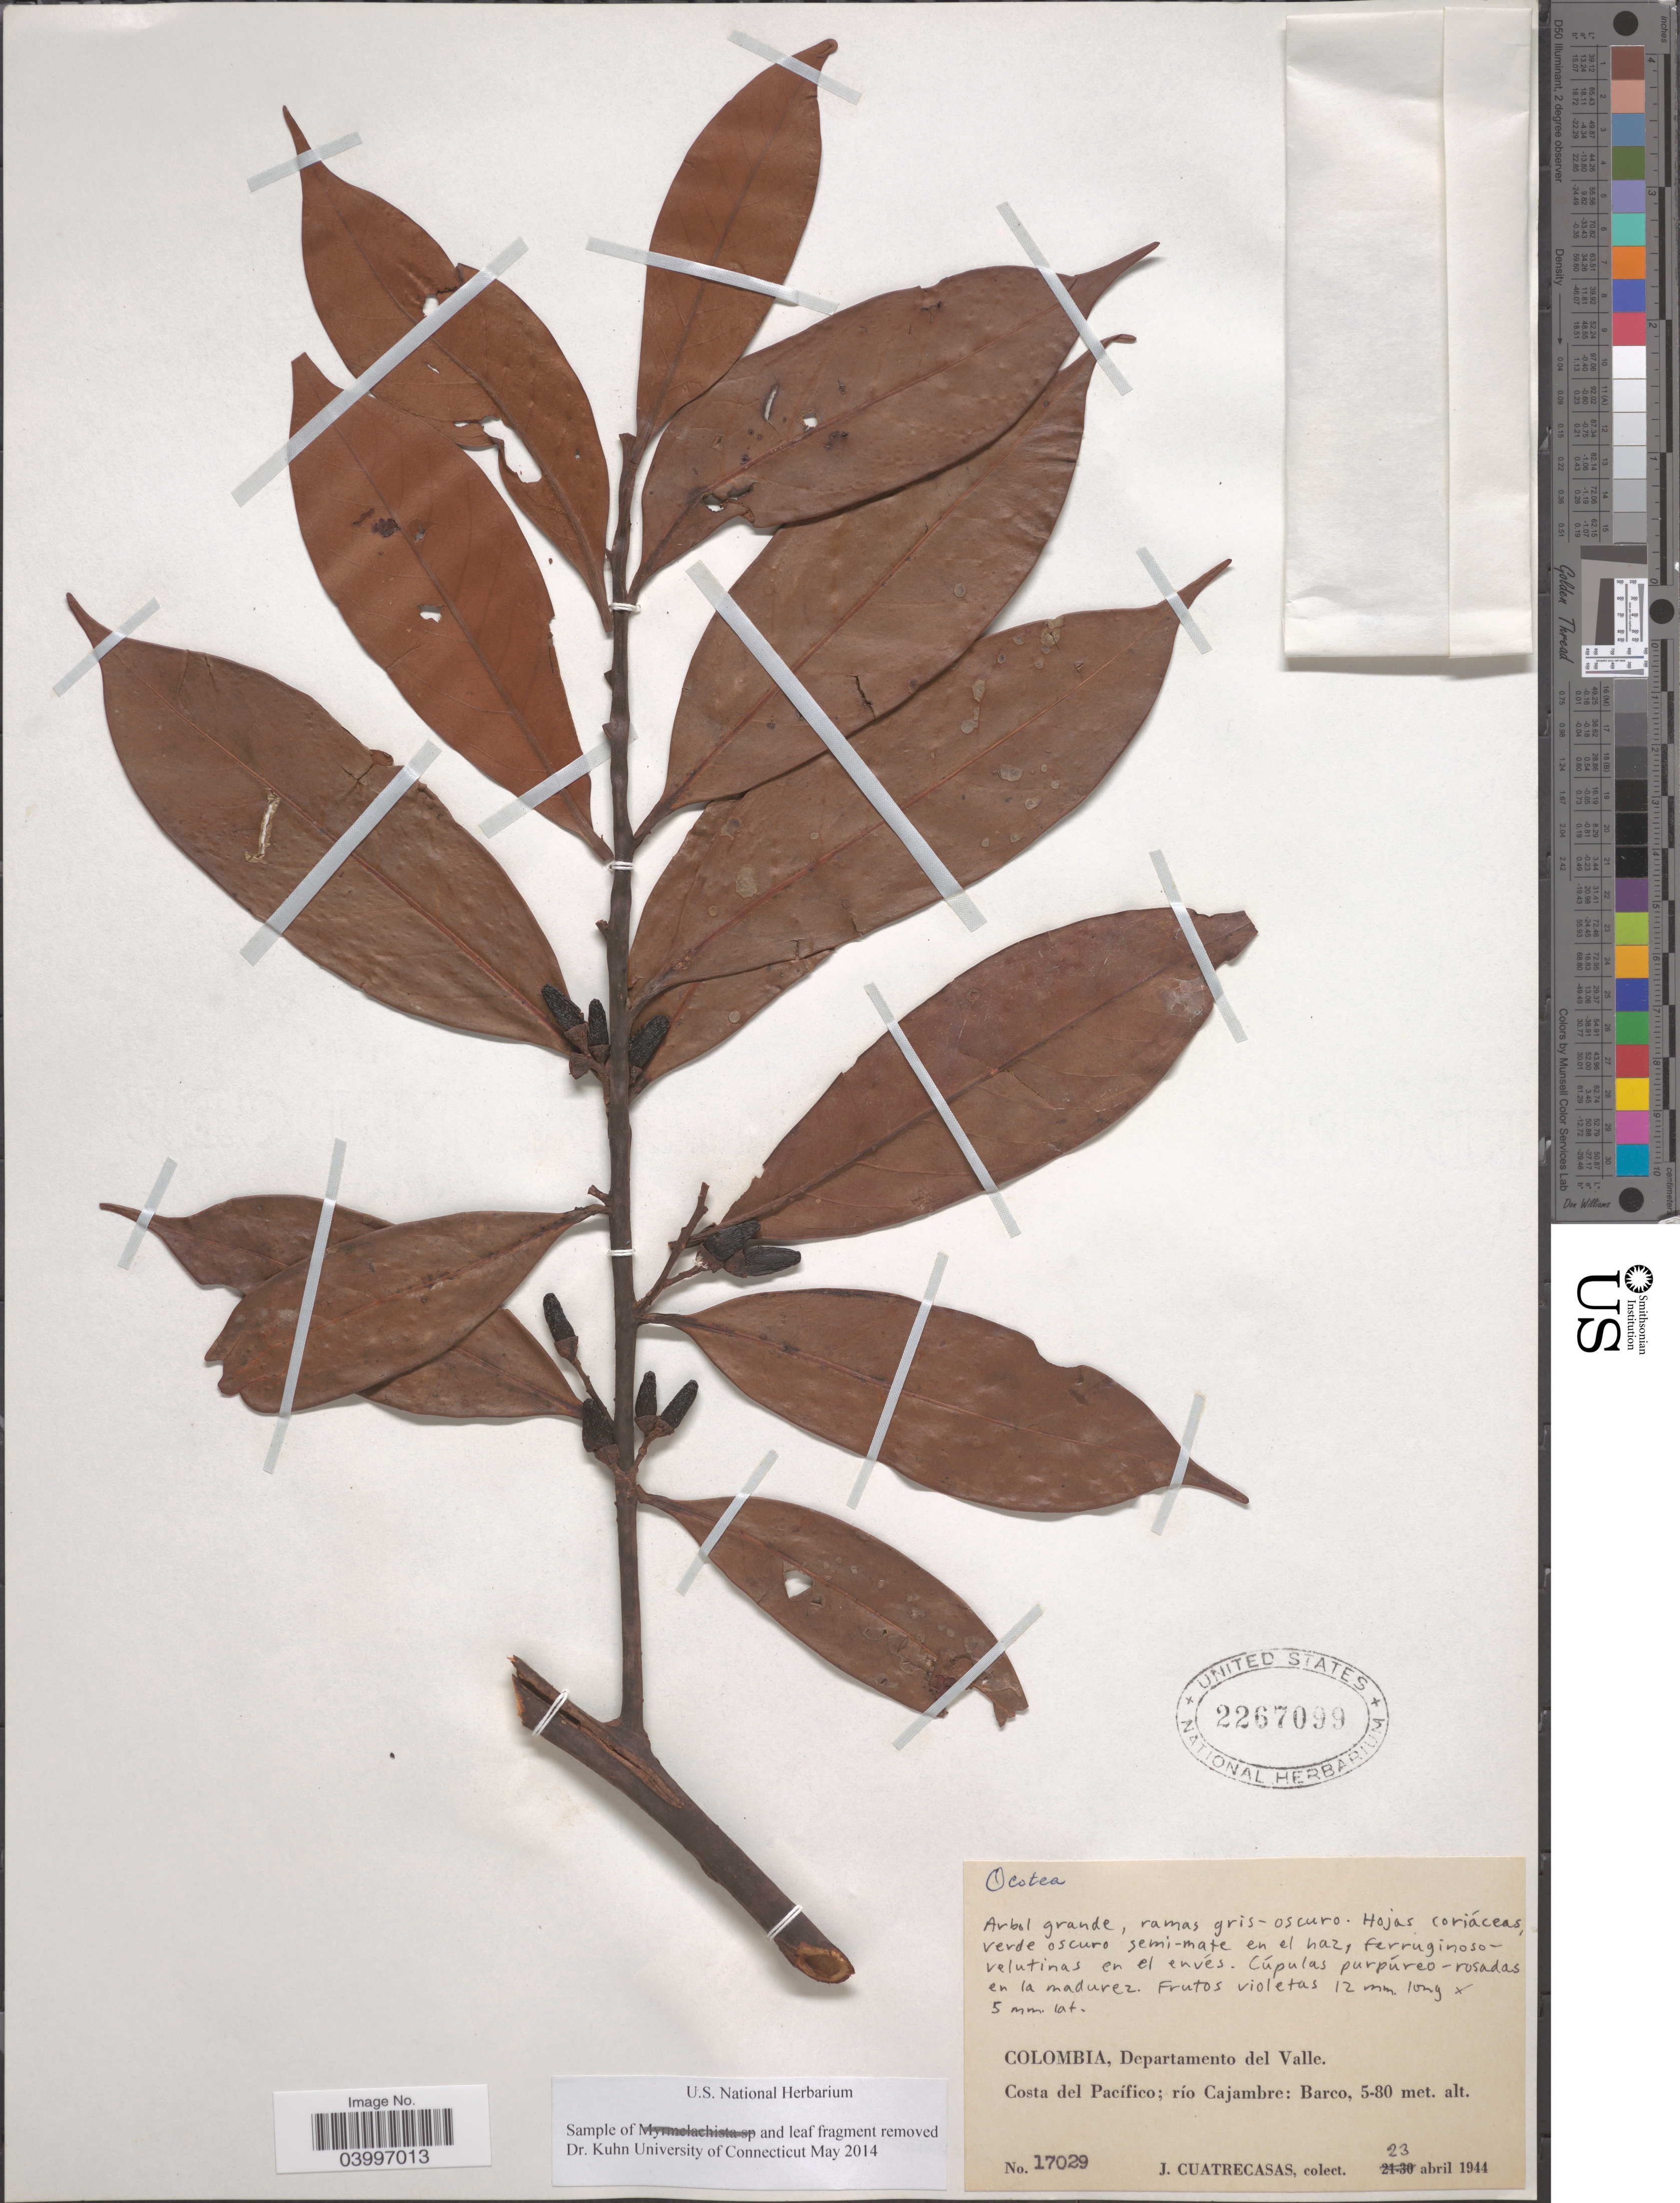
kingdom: Plantae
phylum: Tracheophyta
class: Magnoliopsida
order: Laurales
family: Lauraceae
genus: Ocotea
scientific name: Ocotea sp.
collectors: J. Cuatrecasas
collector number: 17029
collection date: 1944-04-23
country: Colombia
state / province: Valle del Cauca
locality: Departamento del Valle. Costa del Pacífico; río Cajambre: Barco.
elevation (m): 5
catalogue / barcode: US 2267099